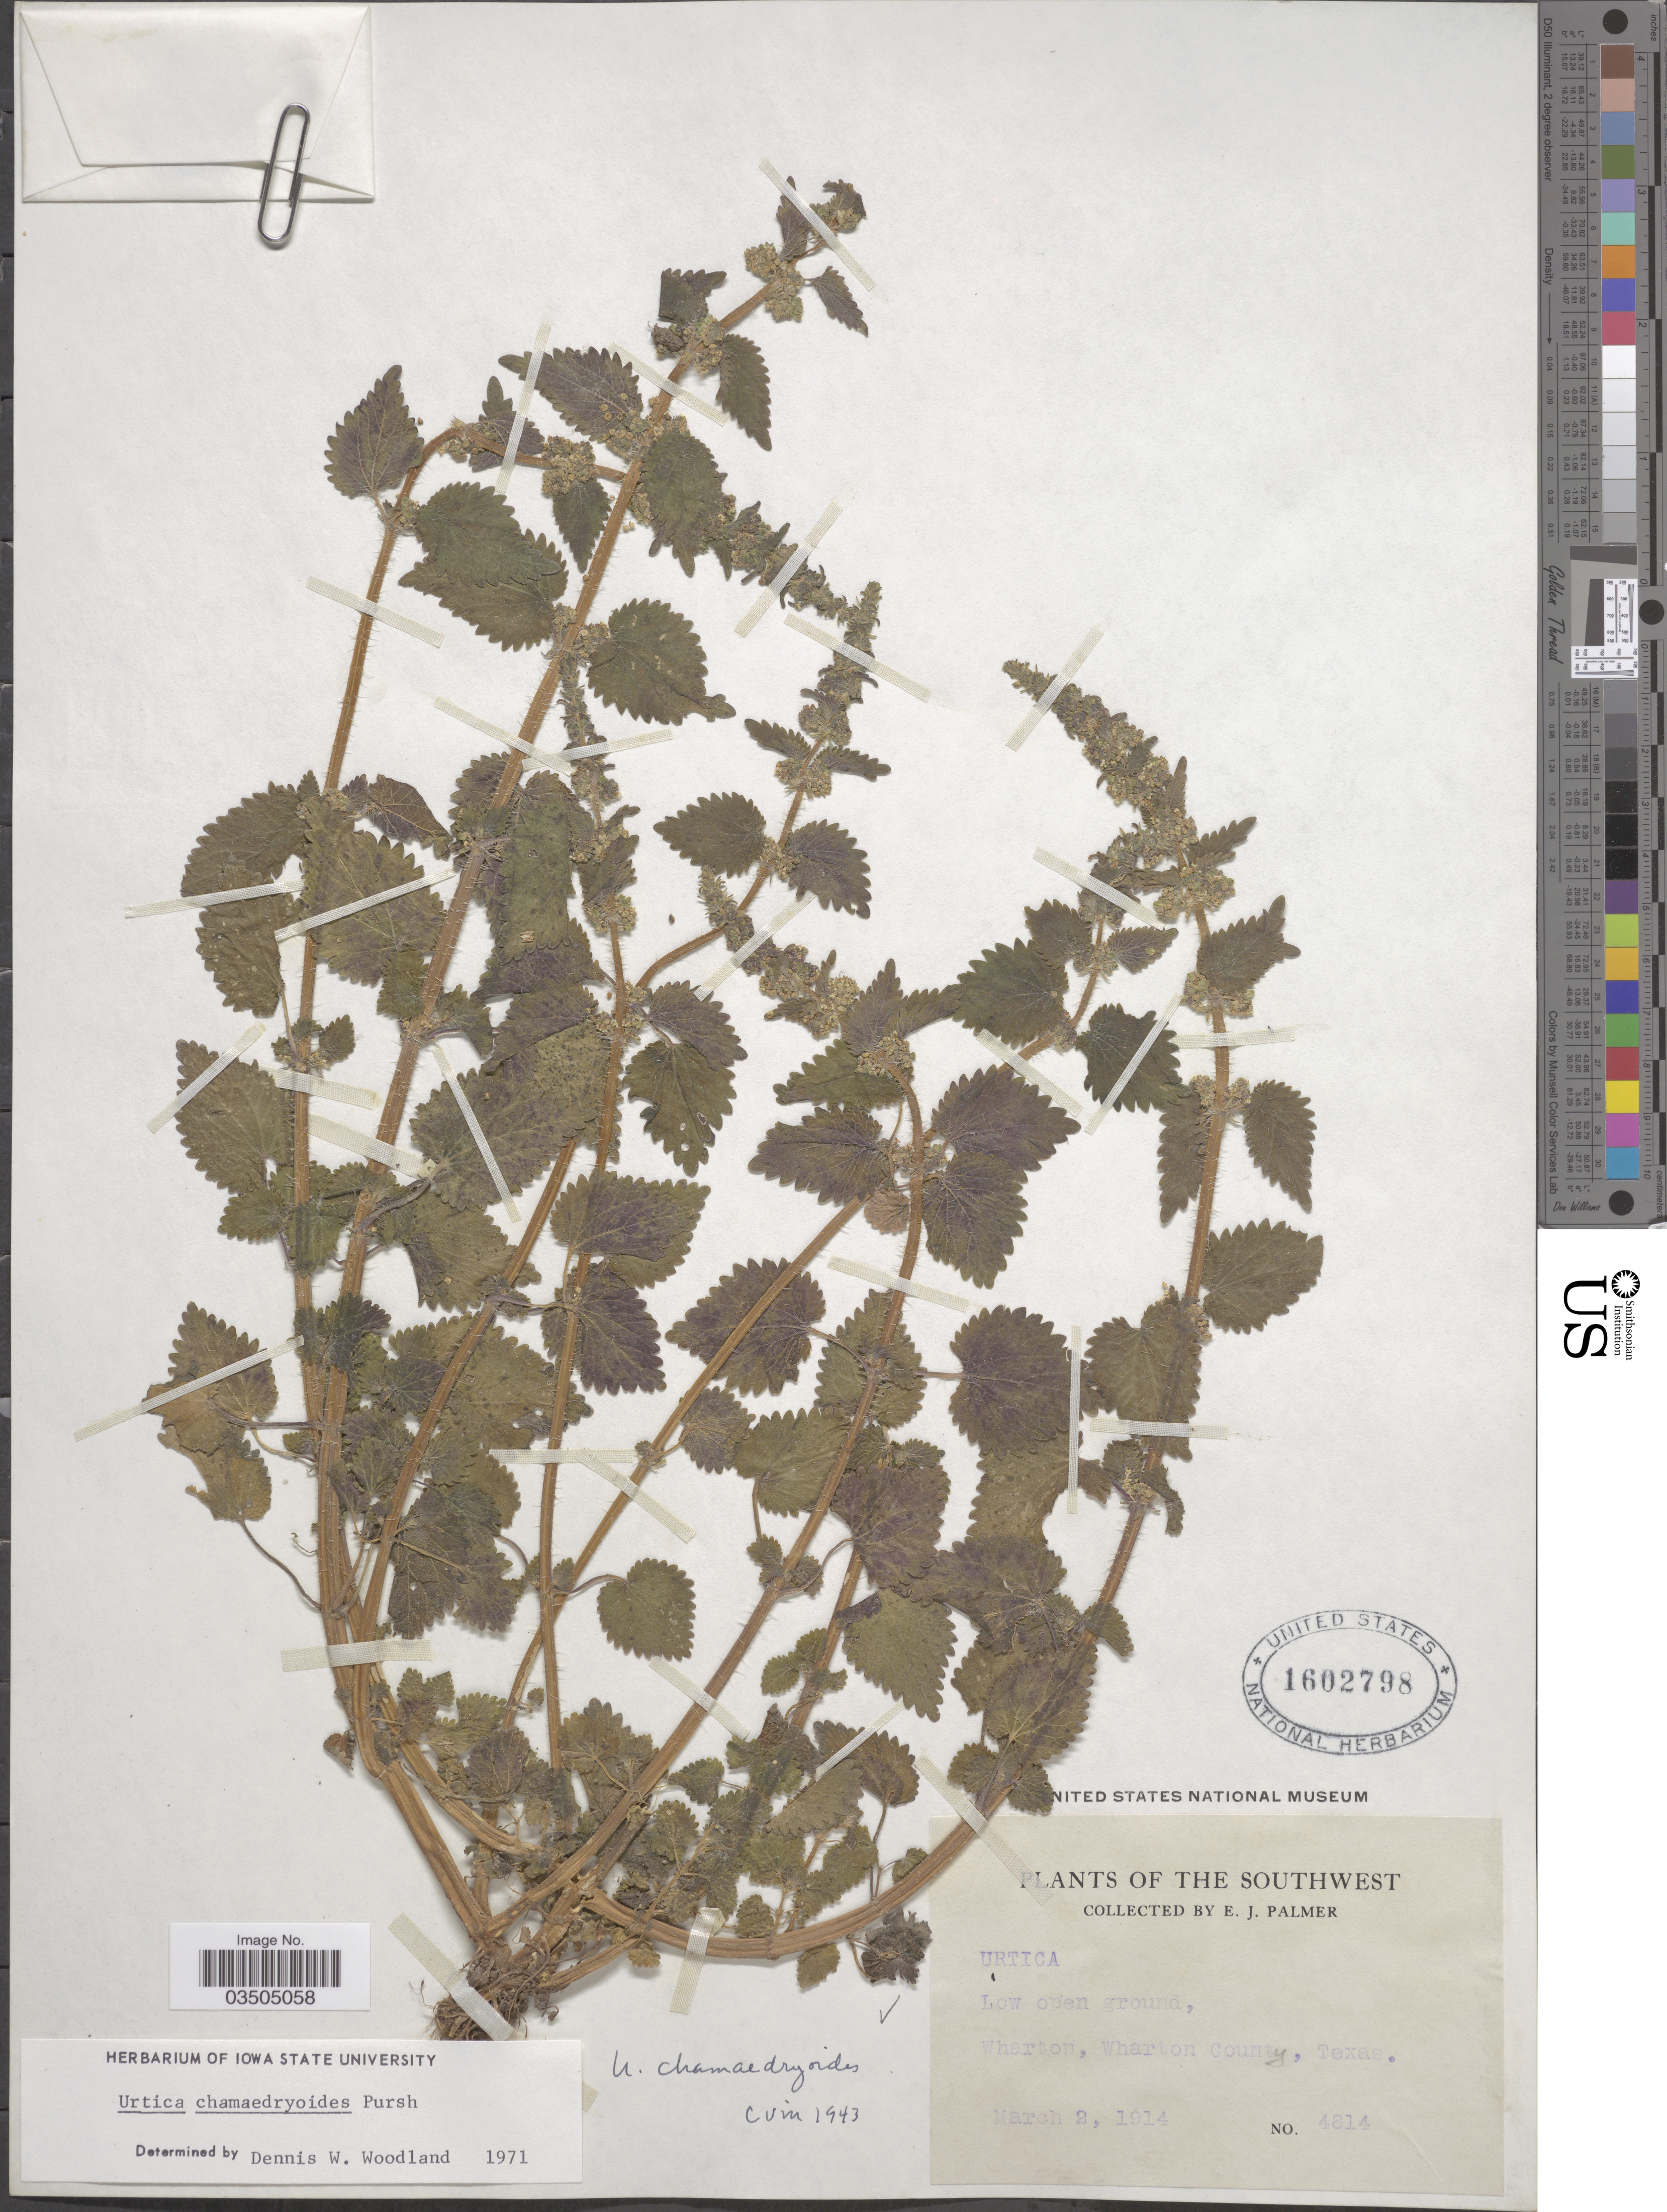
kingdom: Plantae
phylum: Tracheophyta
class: Magnoliopsida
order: Rosales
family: Urticaceae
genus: Urtica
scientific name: Urtica chamaedryoides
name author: Pursh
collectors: E. J. Palmer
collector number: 4814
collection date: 1914-03-02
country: United States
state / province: Texas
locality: The Southwest. Wharton, Wharton County.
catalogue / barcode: US 1602798